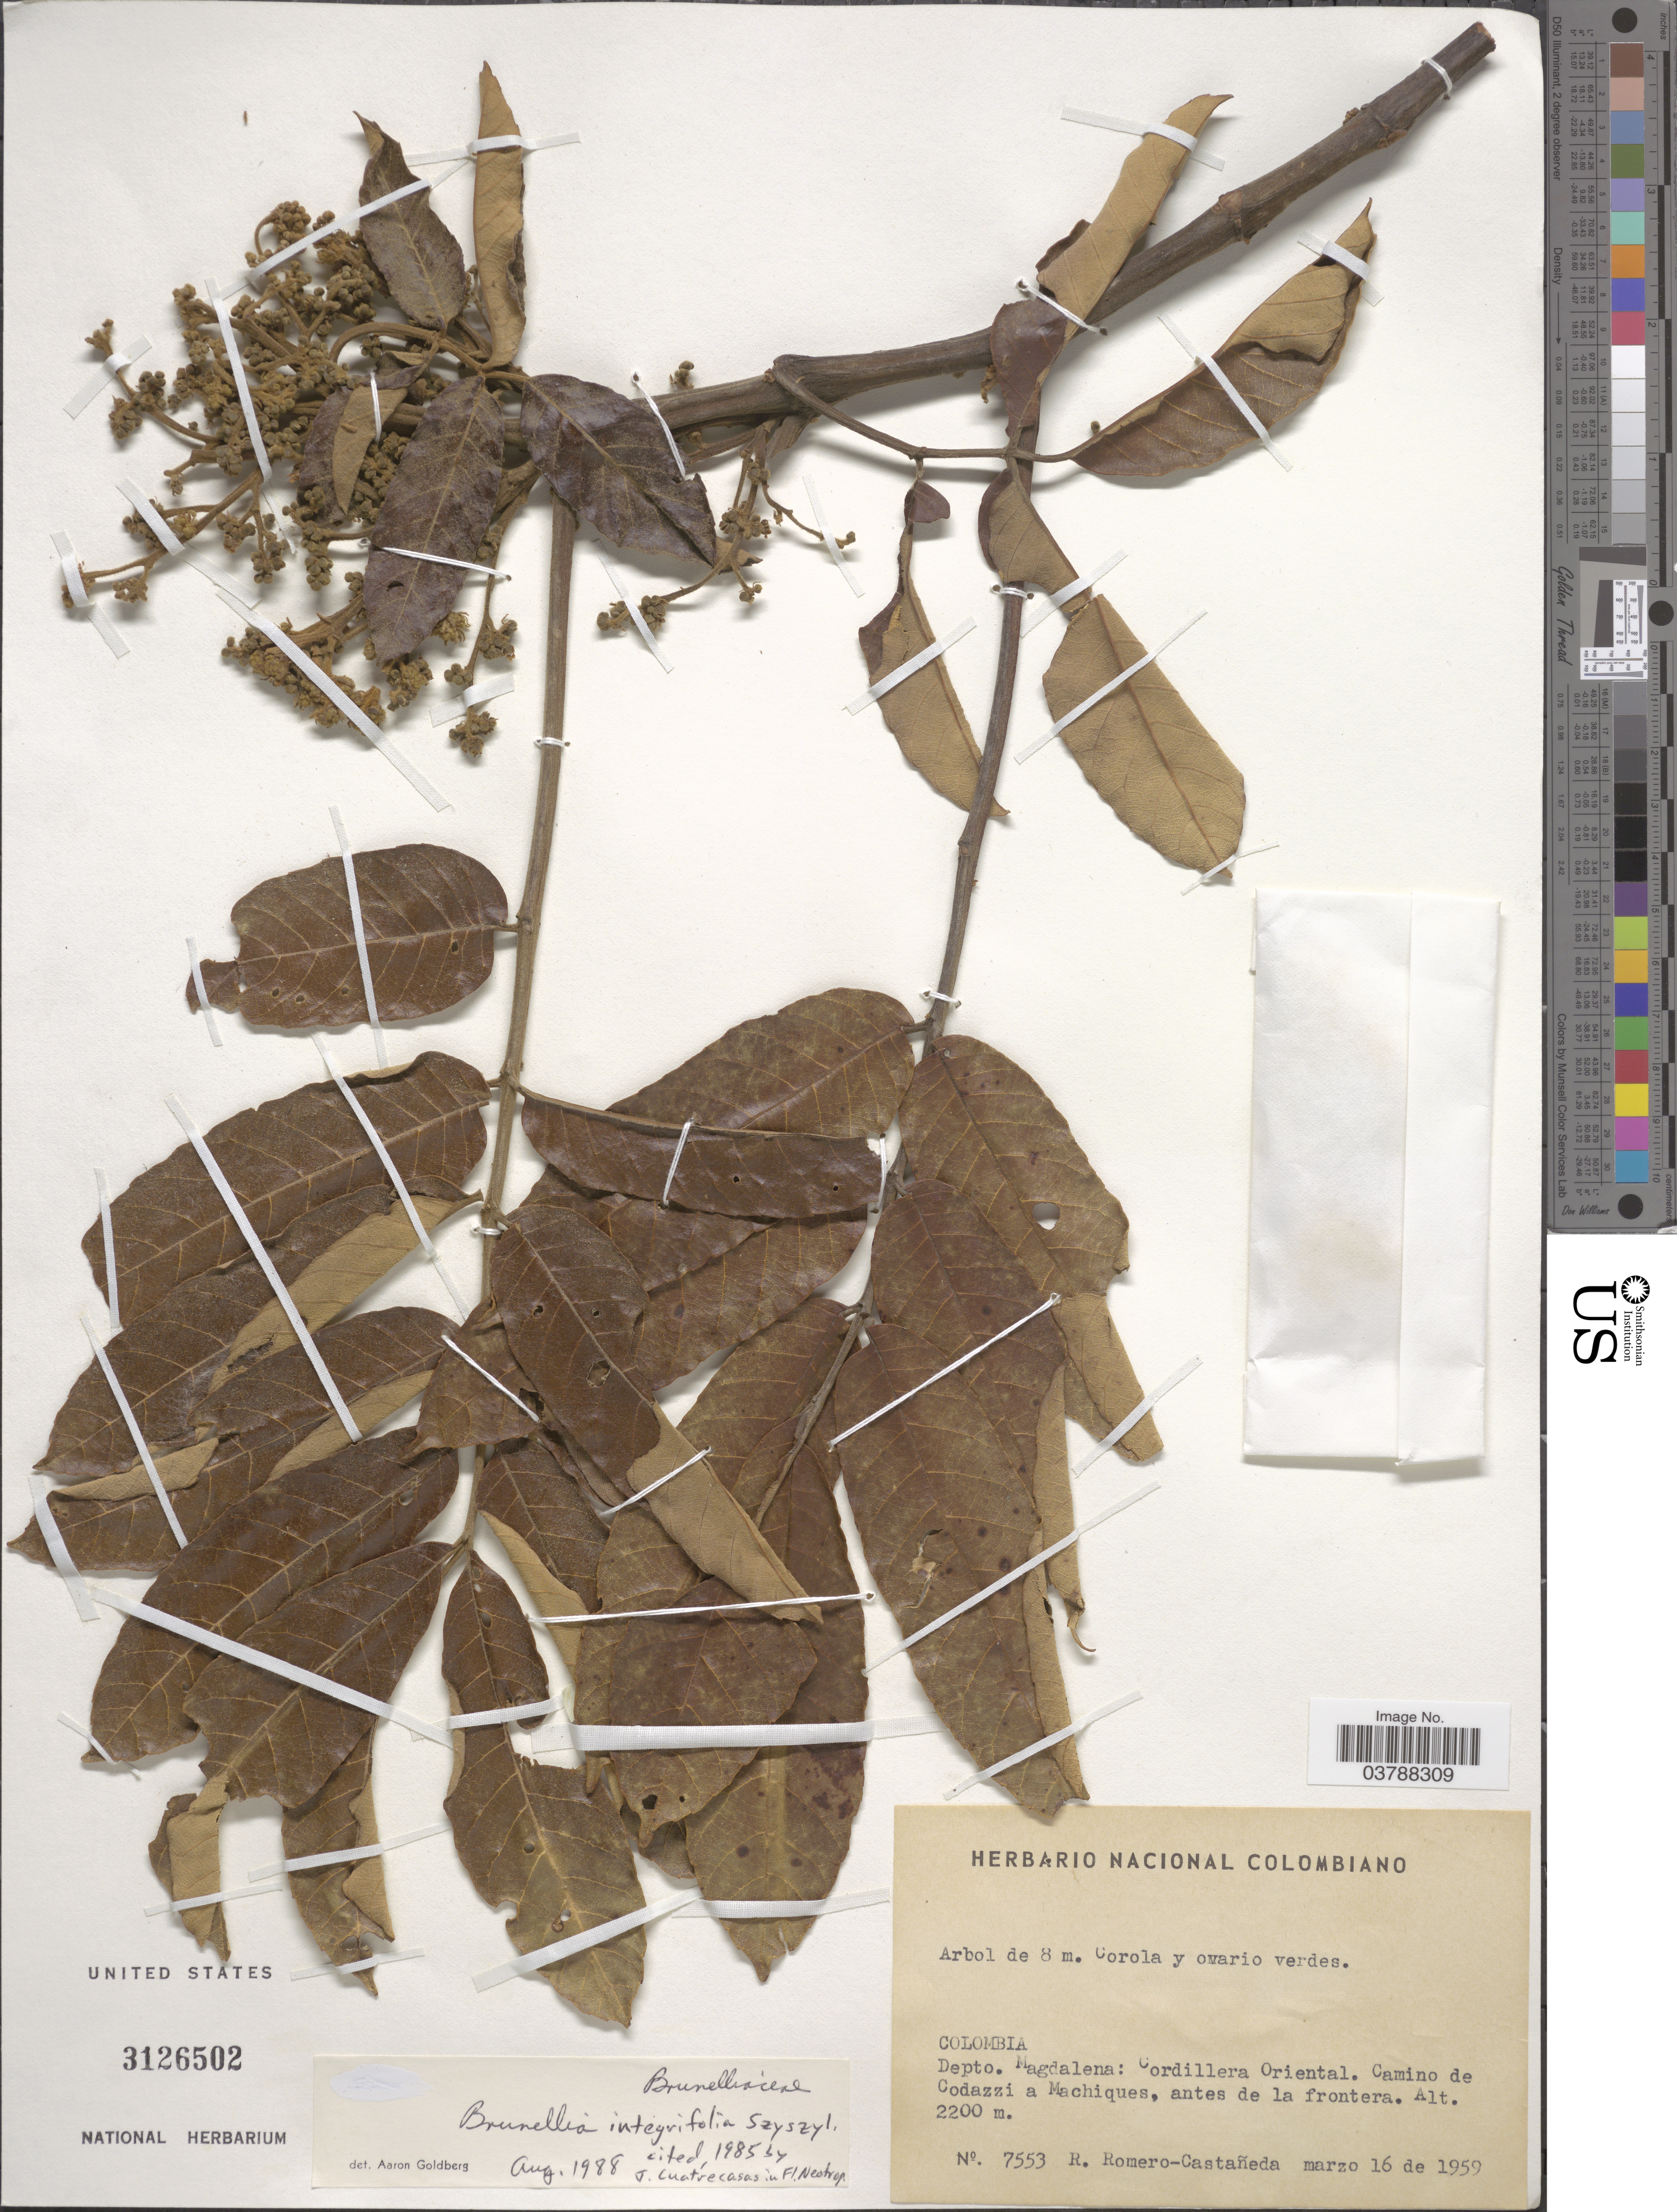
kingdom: Plantae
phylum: Tracheophyta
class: Magnoliopsida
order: Oxalidales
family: Brunelliaceae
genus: Brunellia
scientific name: Brunellia integrifolia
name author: Szyszyl.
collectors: R. Romero Castañeda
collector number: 7553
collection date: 1959-03-16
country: Colombia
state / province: Magdalena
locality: Depto. Magdalena: Cordillera Oriental. Camino de Codazzi a Machiques, antes de la frontera.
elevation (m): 2200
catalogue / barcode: US 3126502